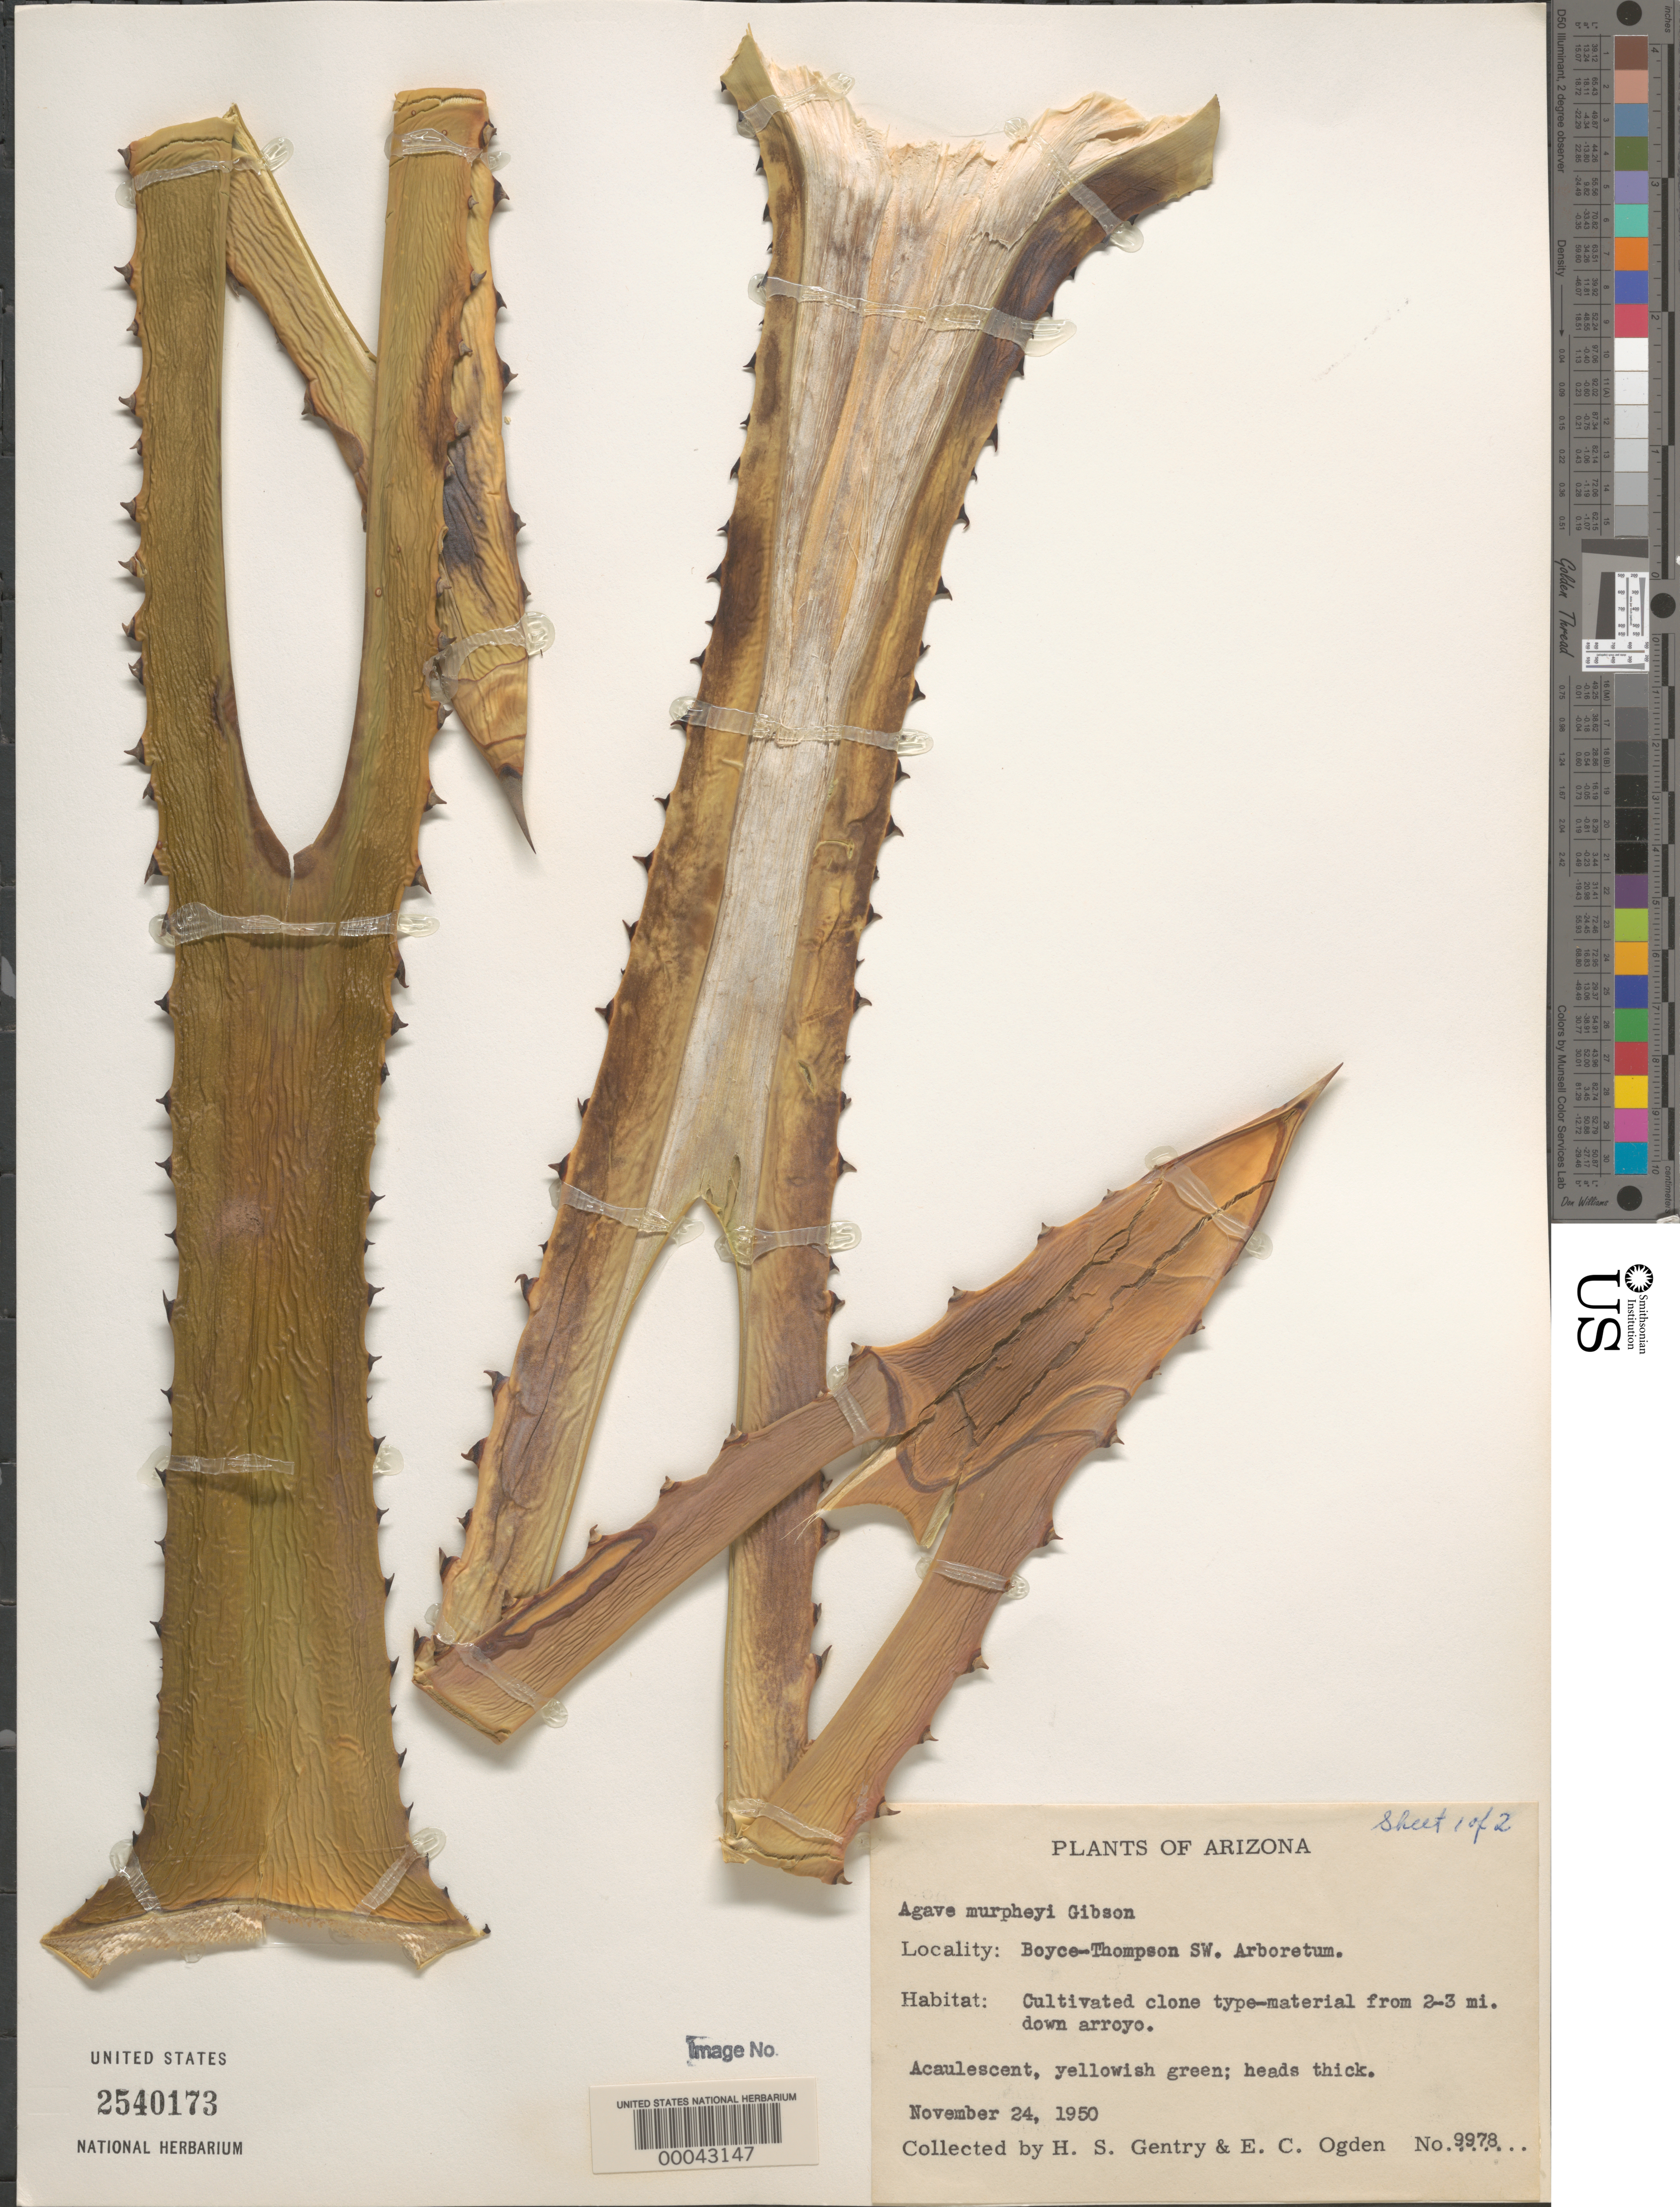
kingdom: Plantae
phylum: Tracheophyta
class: Liliopsida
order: Asparagales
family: Asparagaceae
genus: Agave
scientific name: Agave murpheyi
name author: F. Gibson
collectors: H. S. Gentry & E. Ogden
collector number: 9978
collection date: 1950-11-24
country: United States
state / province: Arizona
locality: Boyce-Thompson SW. Arboretum.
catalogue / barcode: US 2540173